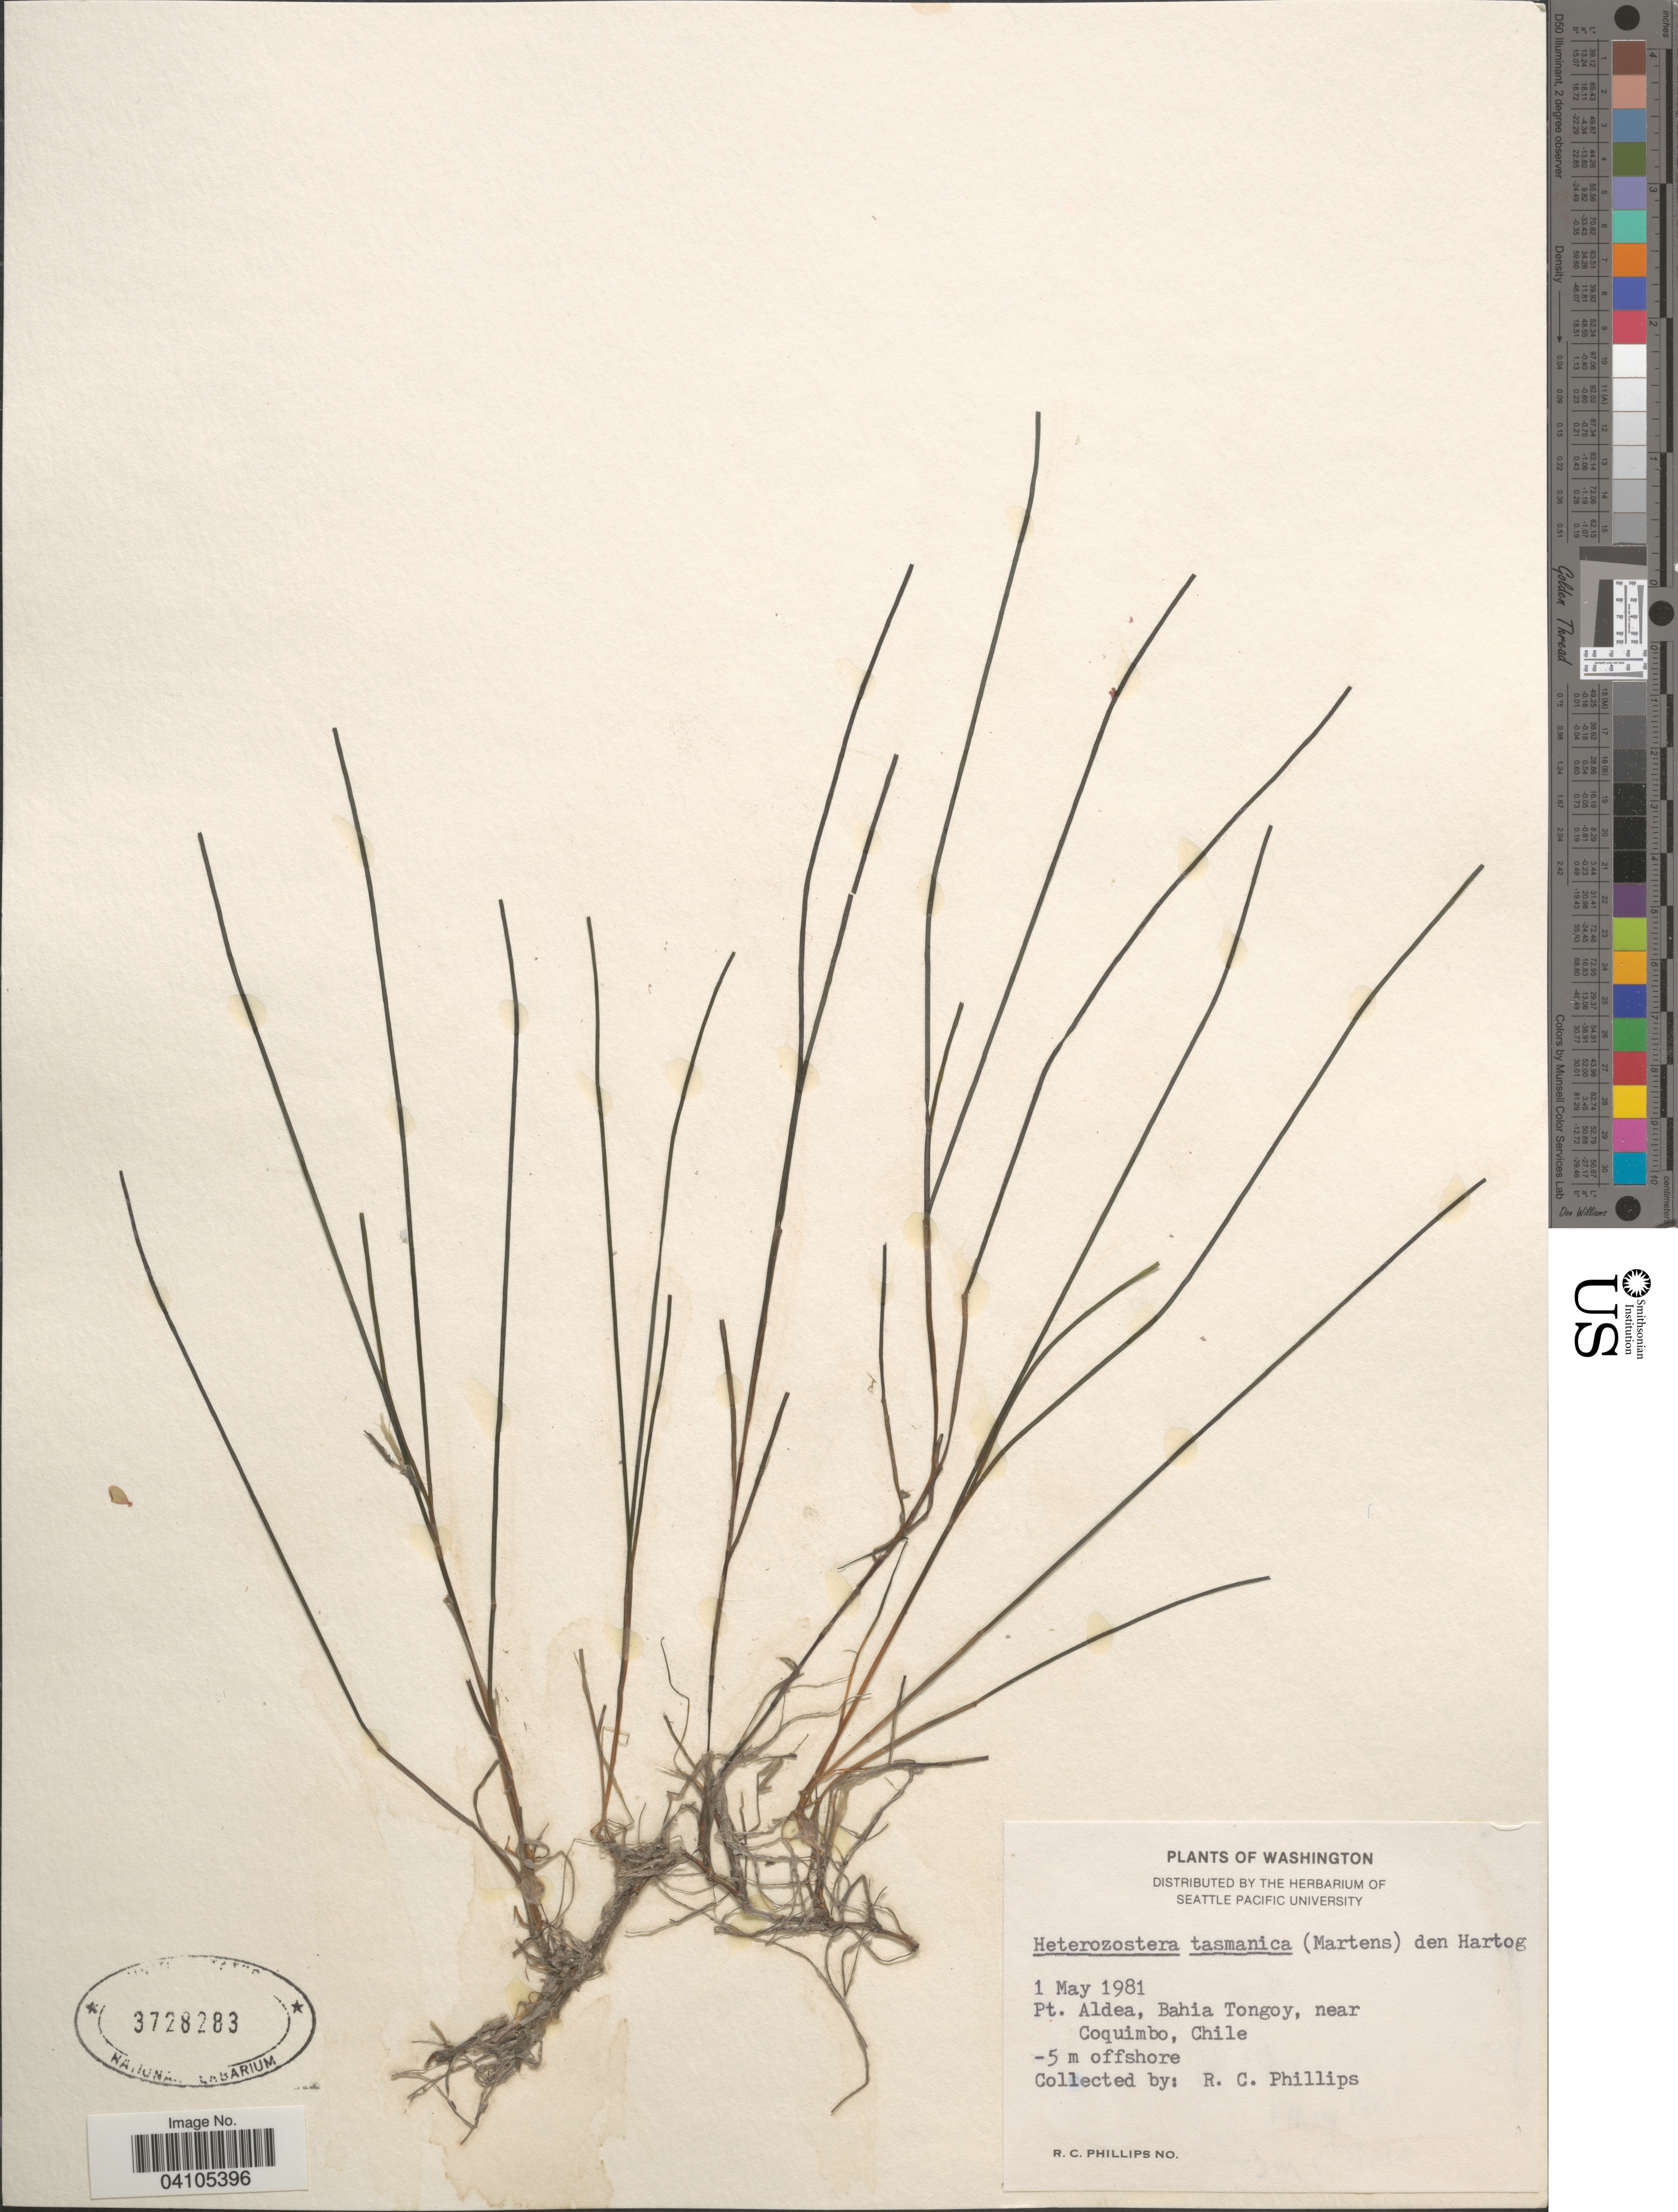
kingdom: Plantae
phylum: Tracheophyta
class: Liliopsida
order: Alismatales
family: Zosteraceae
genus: Heterozostera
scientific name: Heterozostera tasmanica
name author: (Martens ex Aschers.) Hartog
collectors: R. C. Phillips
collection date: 1981-05-01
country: Chile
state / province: Coquimbo (IV)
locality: Pt. Aldea, Bahia Tongoy, near Coquimbo.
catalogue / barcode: US 3728283